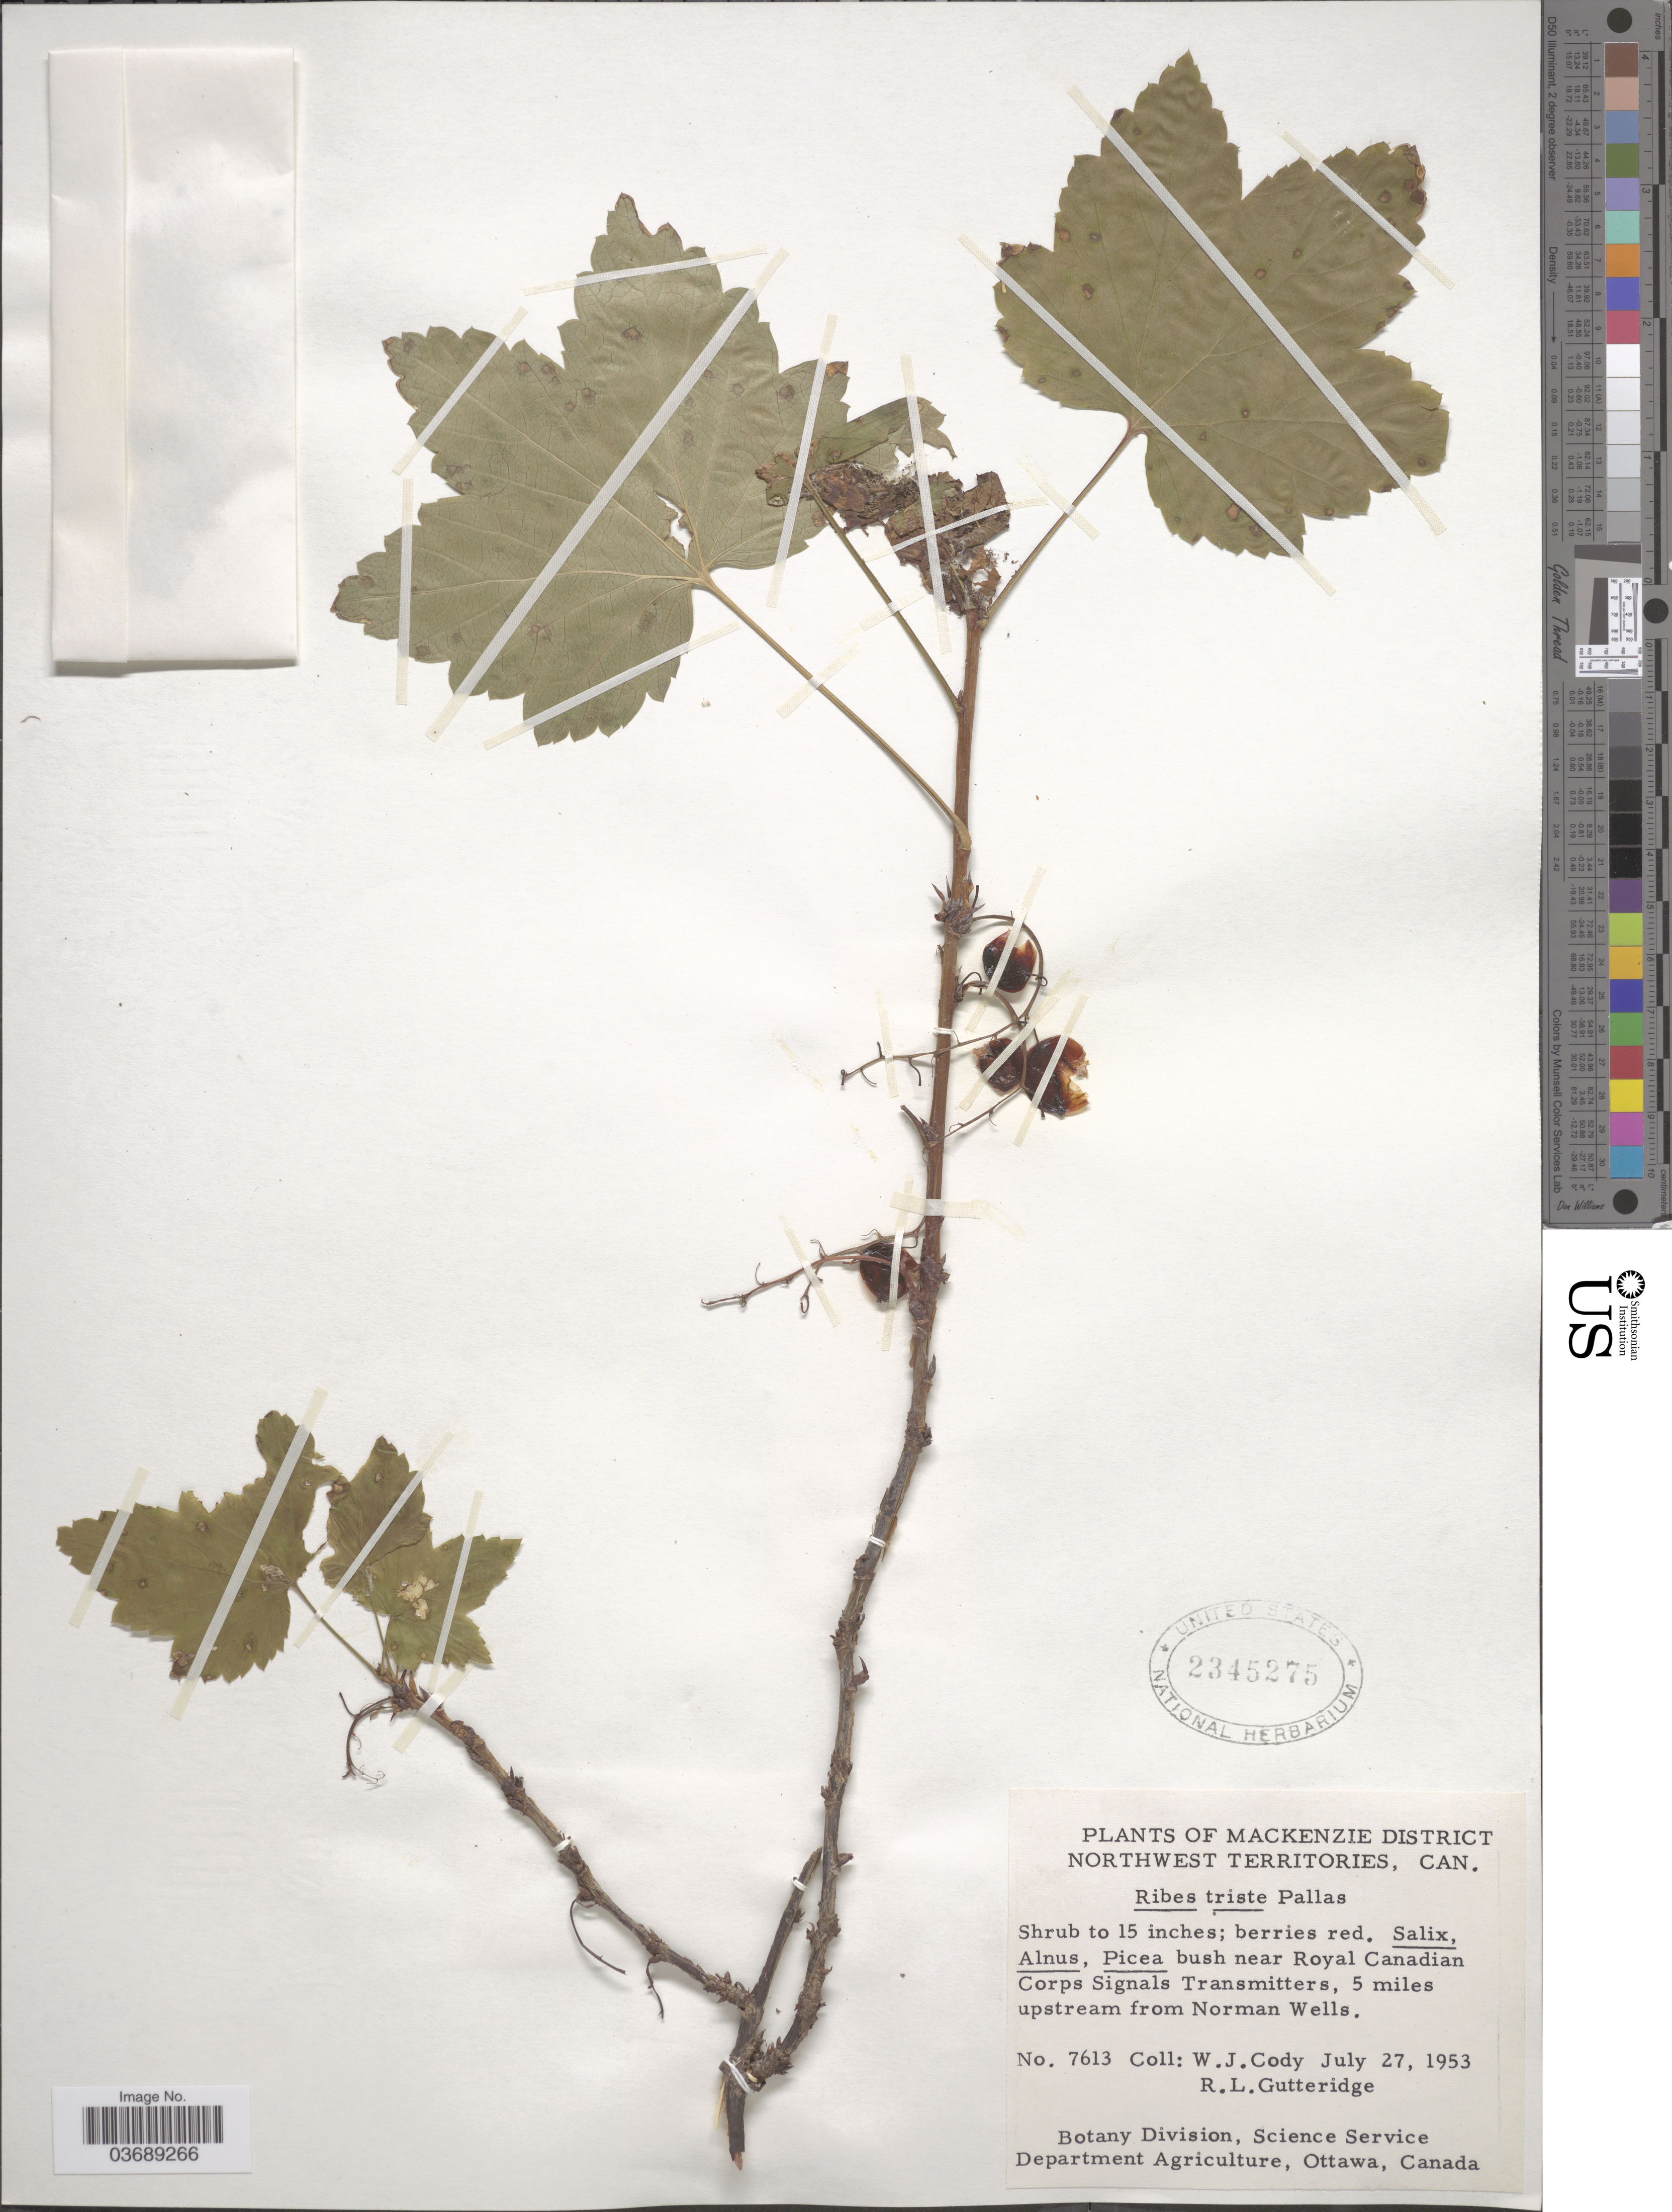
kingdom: Plantae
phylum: Tracheophyta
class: Magnoliopsida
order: Saxifragales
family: Grossulariaceae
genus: Ribes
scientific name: Ribes triste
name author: Pall.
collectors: W. Cody & R. Gutteridge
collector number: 7613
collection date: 1953-07-27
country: Canada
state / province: Northwest Territories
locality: Mackenzie District. Bush near Royal Canadian Corps Signals Transmitters, 5 miles upstream from Norman Wells.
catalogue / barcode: US 2345275